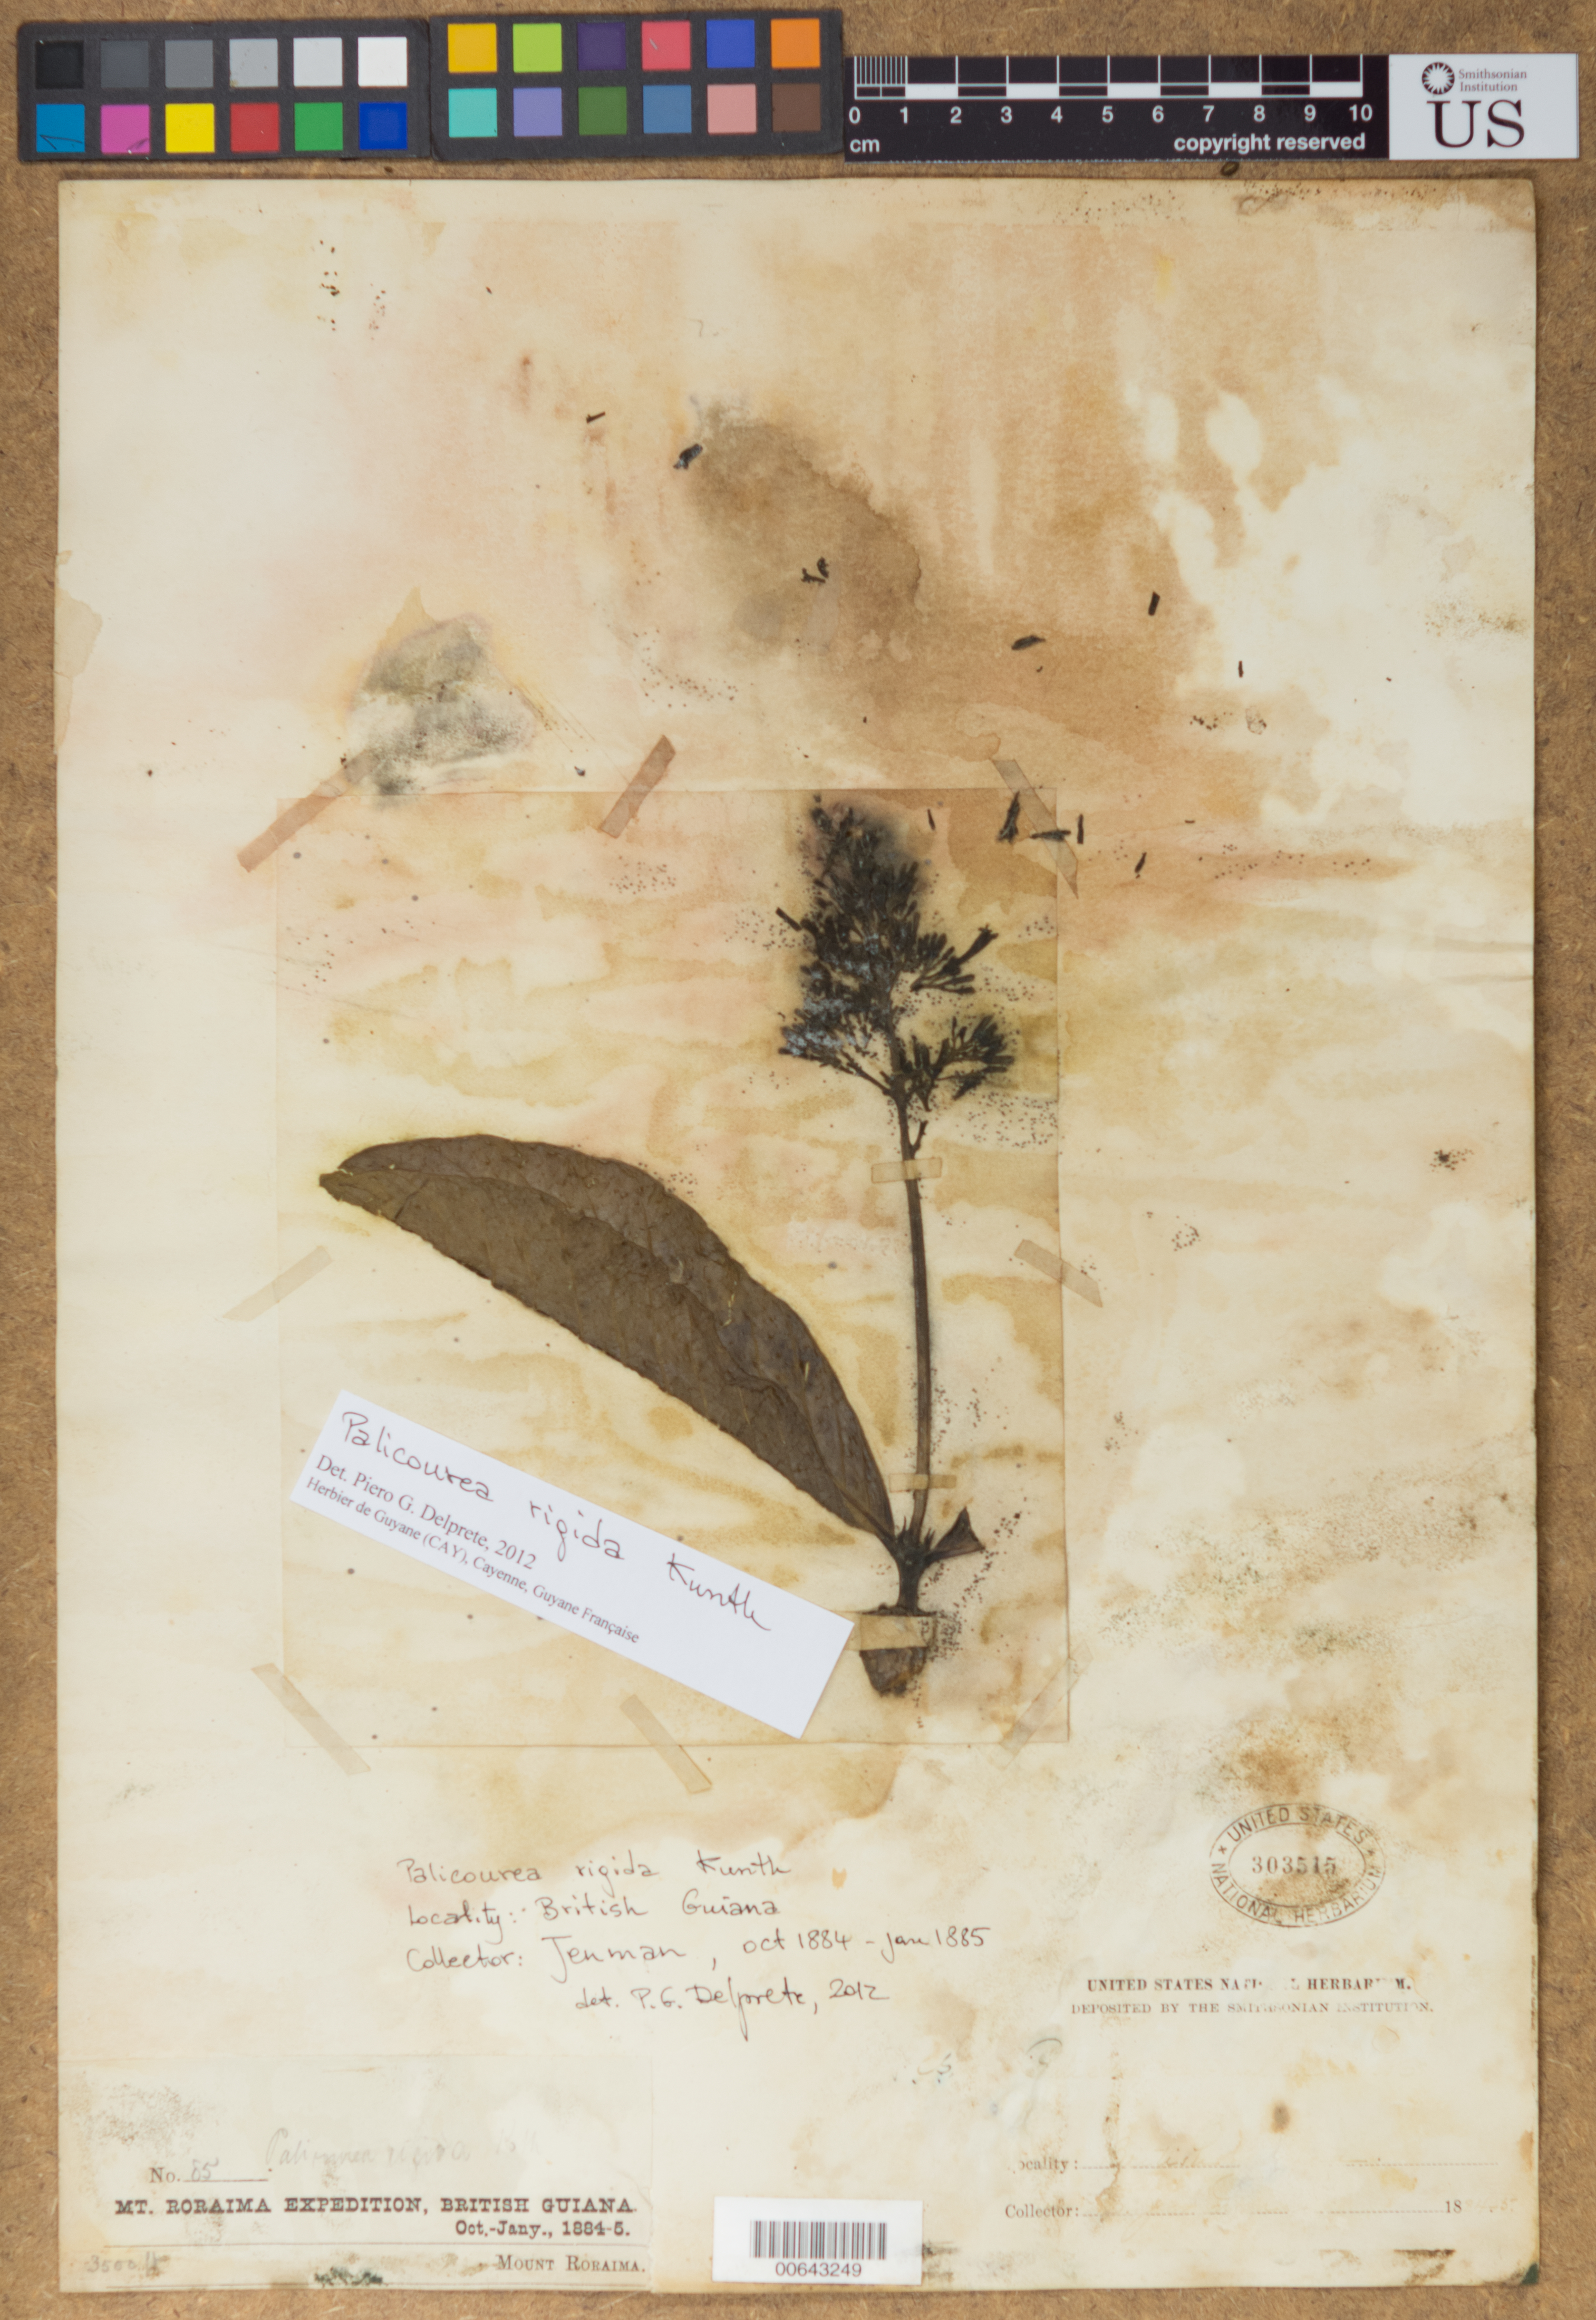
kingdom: Plantae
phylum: Tracheophyta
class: Magnoliopsida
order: Gentianales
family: Rubiaceae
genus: Palicourea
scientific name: Palicourea rigida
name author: Kunth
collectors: G. S. Jenman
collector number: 85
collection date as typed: October 1884 to January 1885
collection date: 1884-10/1885-01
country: Guyana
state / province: Cuyuni-Mazaruni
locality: Mt. Roraima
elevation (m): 320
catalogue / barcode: US 303515